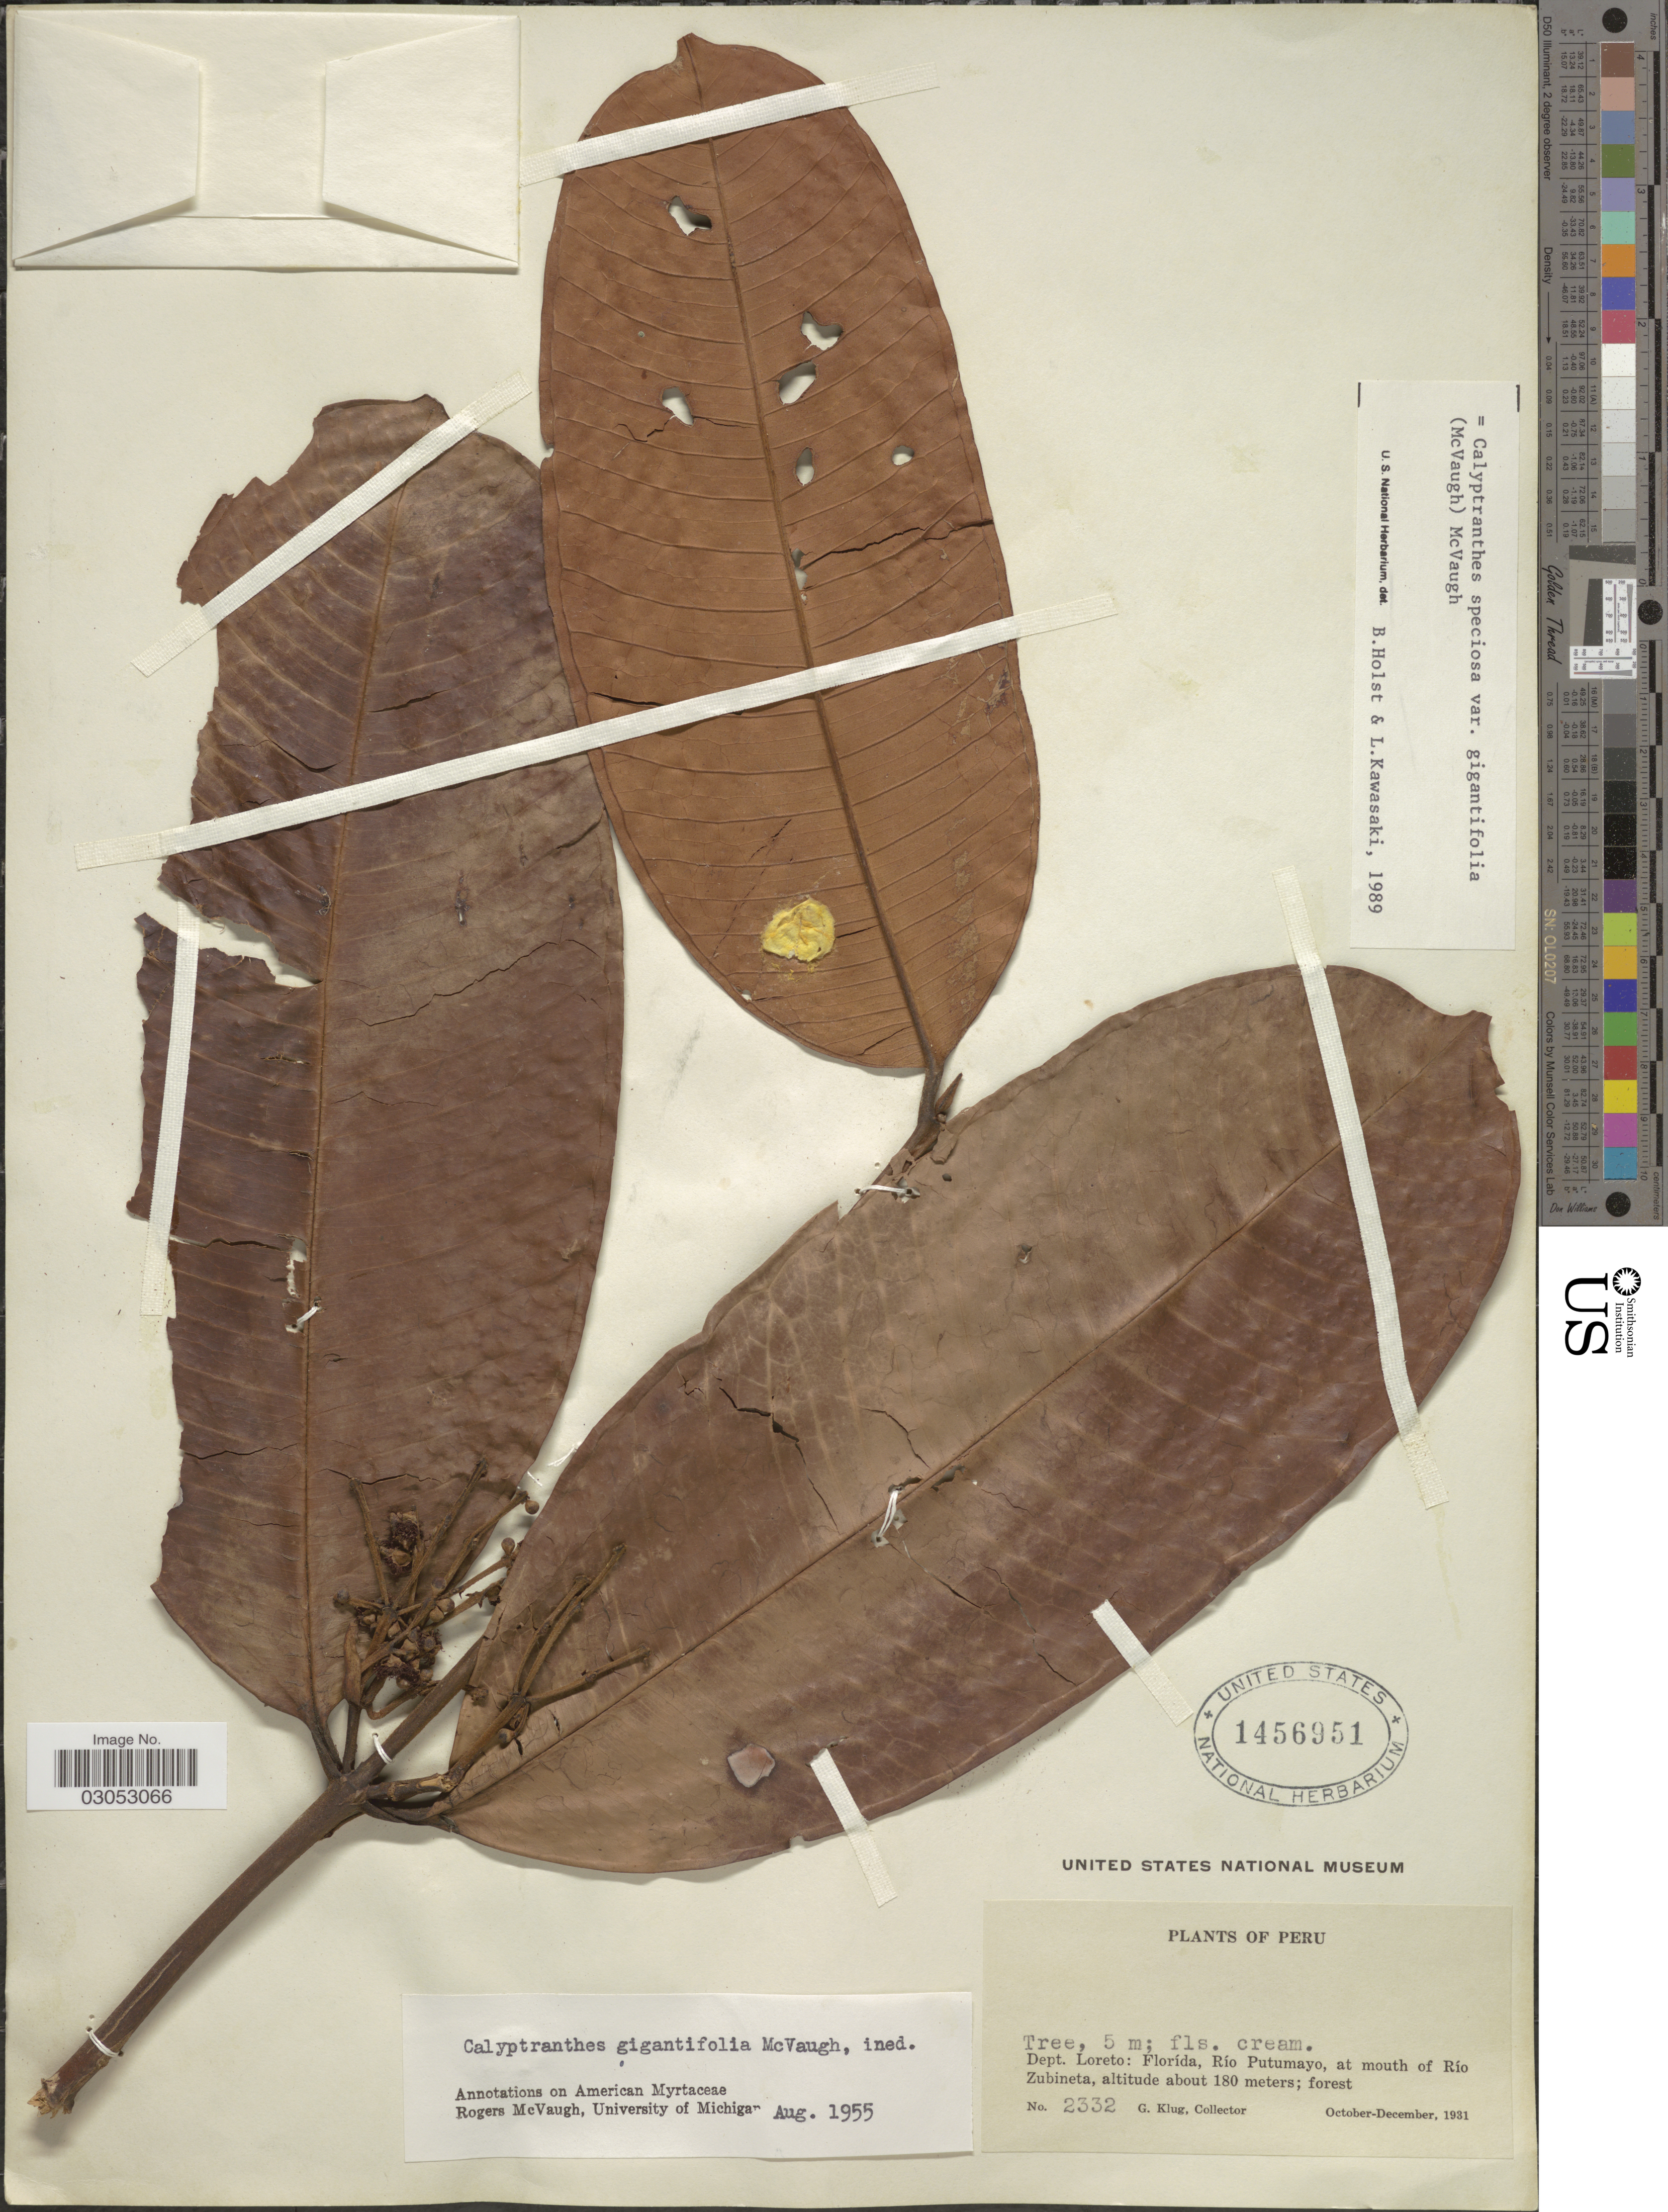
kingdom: Plantae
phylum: Tracheophyta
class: Magnoliopsida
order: Myrtales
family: Myrtaceae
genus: Myrcia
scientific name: Myrcia neospeciosa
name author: A.R. Lourenço & E. Lucas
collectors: G. Klug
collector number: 2332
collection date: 1931-10/1931-12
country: Peru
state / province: Loreto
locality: Dept. Loreto: Florída, Río Putumayo at mouth of Río Zubineta.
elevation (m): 180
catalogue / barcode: US 1456951